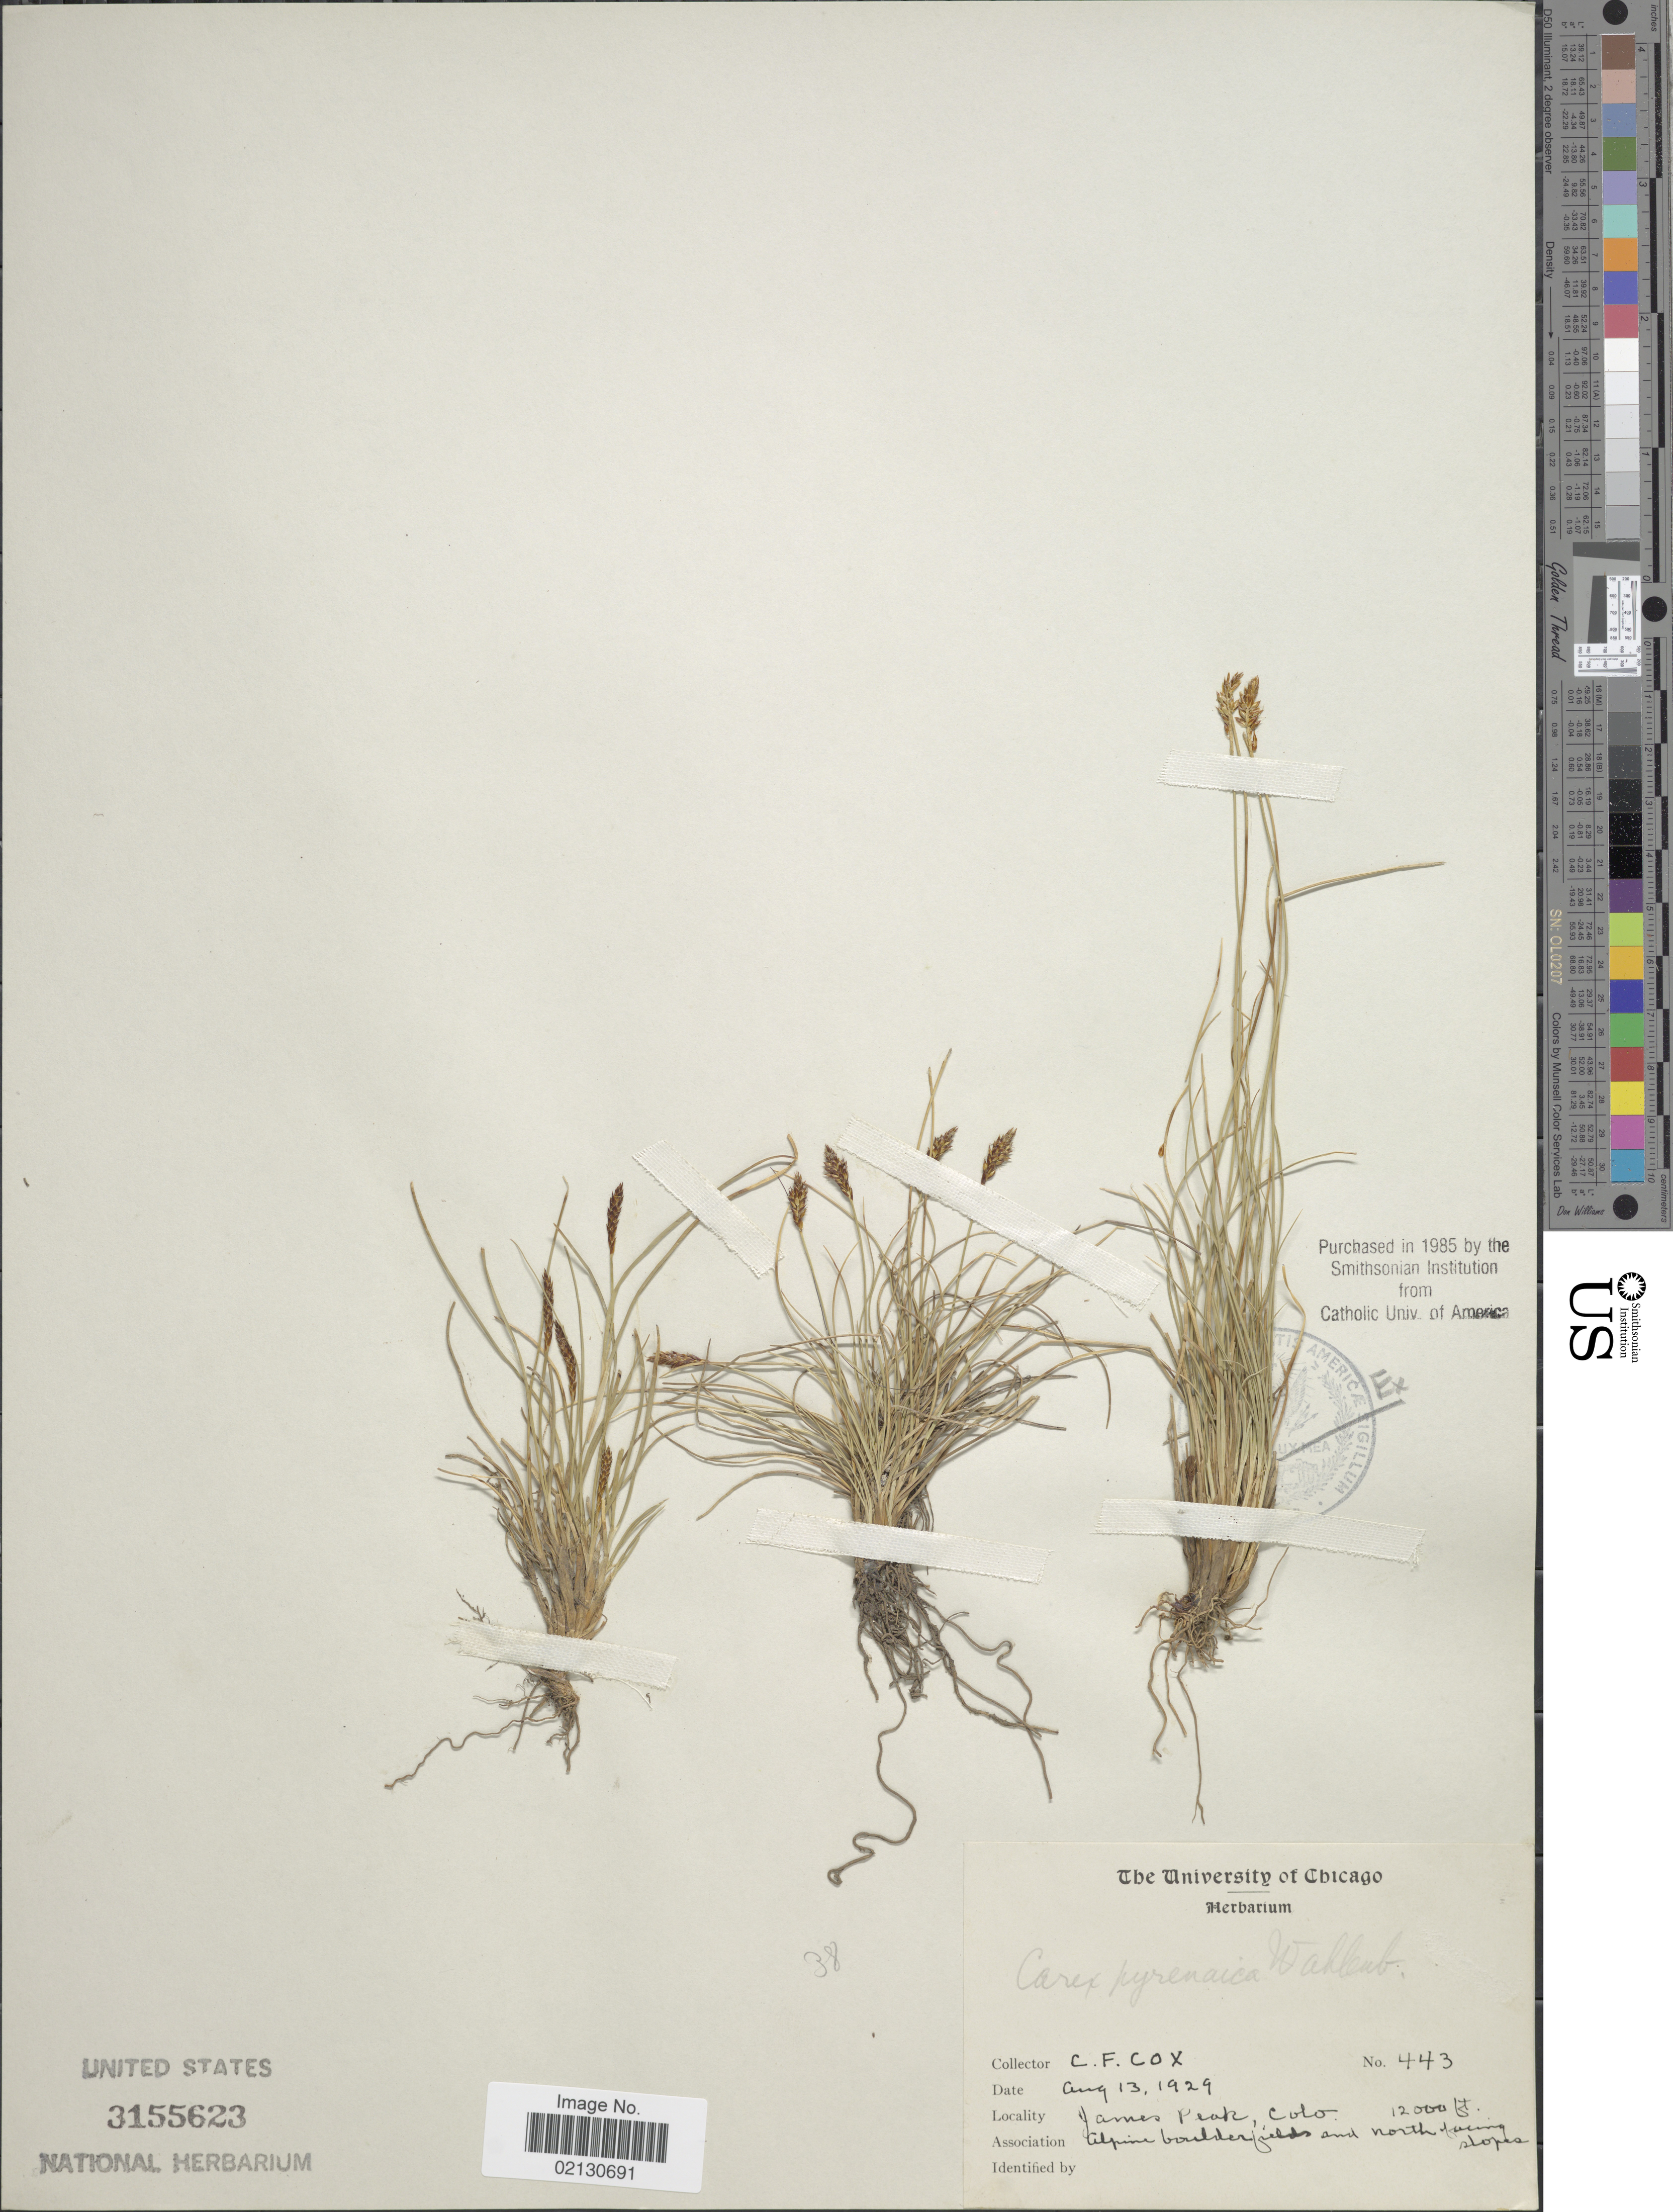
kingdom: Plantae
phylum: Tracheophyta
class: Liliopsida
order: Poales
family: Cyperaceae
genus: Carex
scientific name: Carex micropoda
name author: C.A. Mey.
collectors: C. Cox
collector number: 443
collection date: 1929-08-13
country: United States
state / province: Colorado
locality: James Peak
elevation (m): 3658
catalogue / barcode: US 3156623